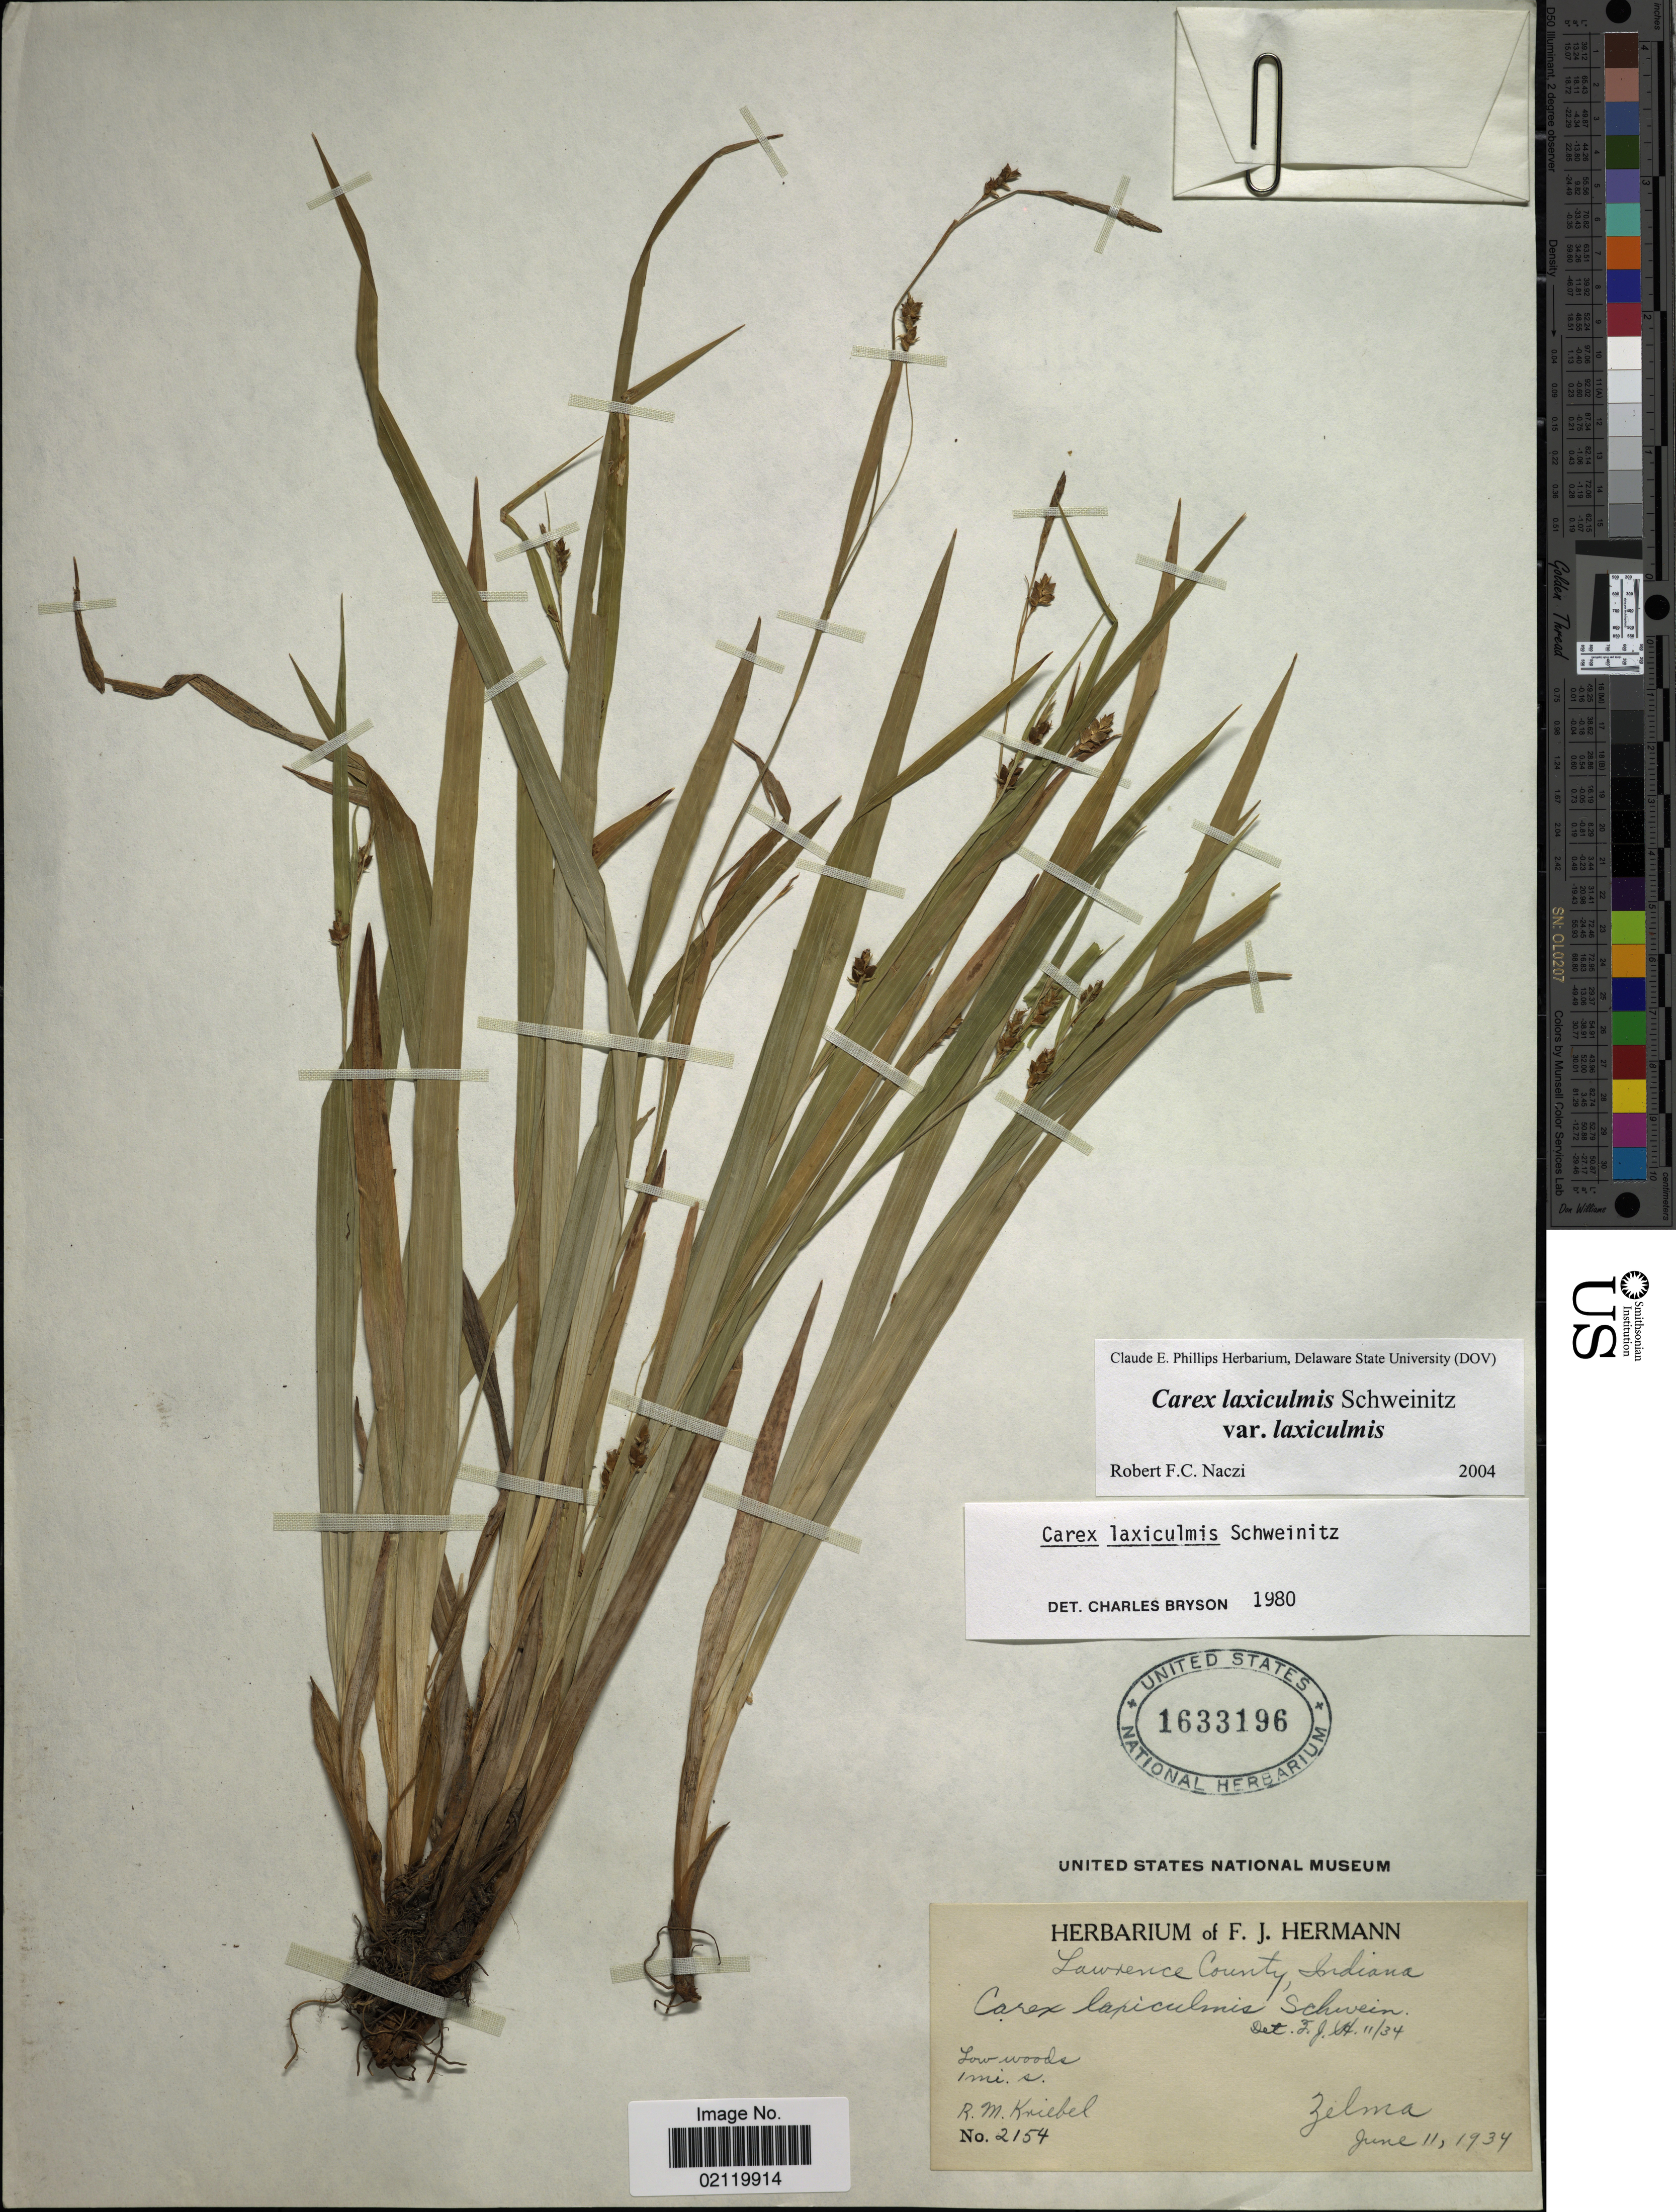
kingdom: Plantae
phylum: Tracheophyta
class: Liliopsida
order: Poales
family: Cyperaceae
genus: Carex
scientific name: Carex laxiculmis var. laxiculmis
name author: Schwein.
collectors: R. M. Kriebel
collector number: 2154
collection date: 1934-06-11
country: United States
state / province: Indiana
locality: Lawrence County. In woods. 1 mi. s. Zelma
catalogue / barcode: US 1633196